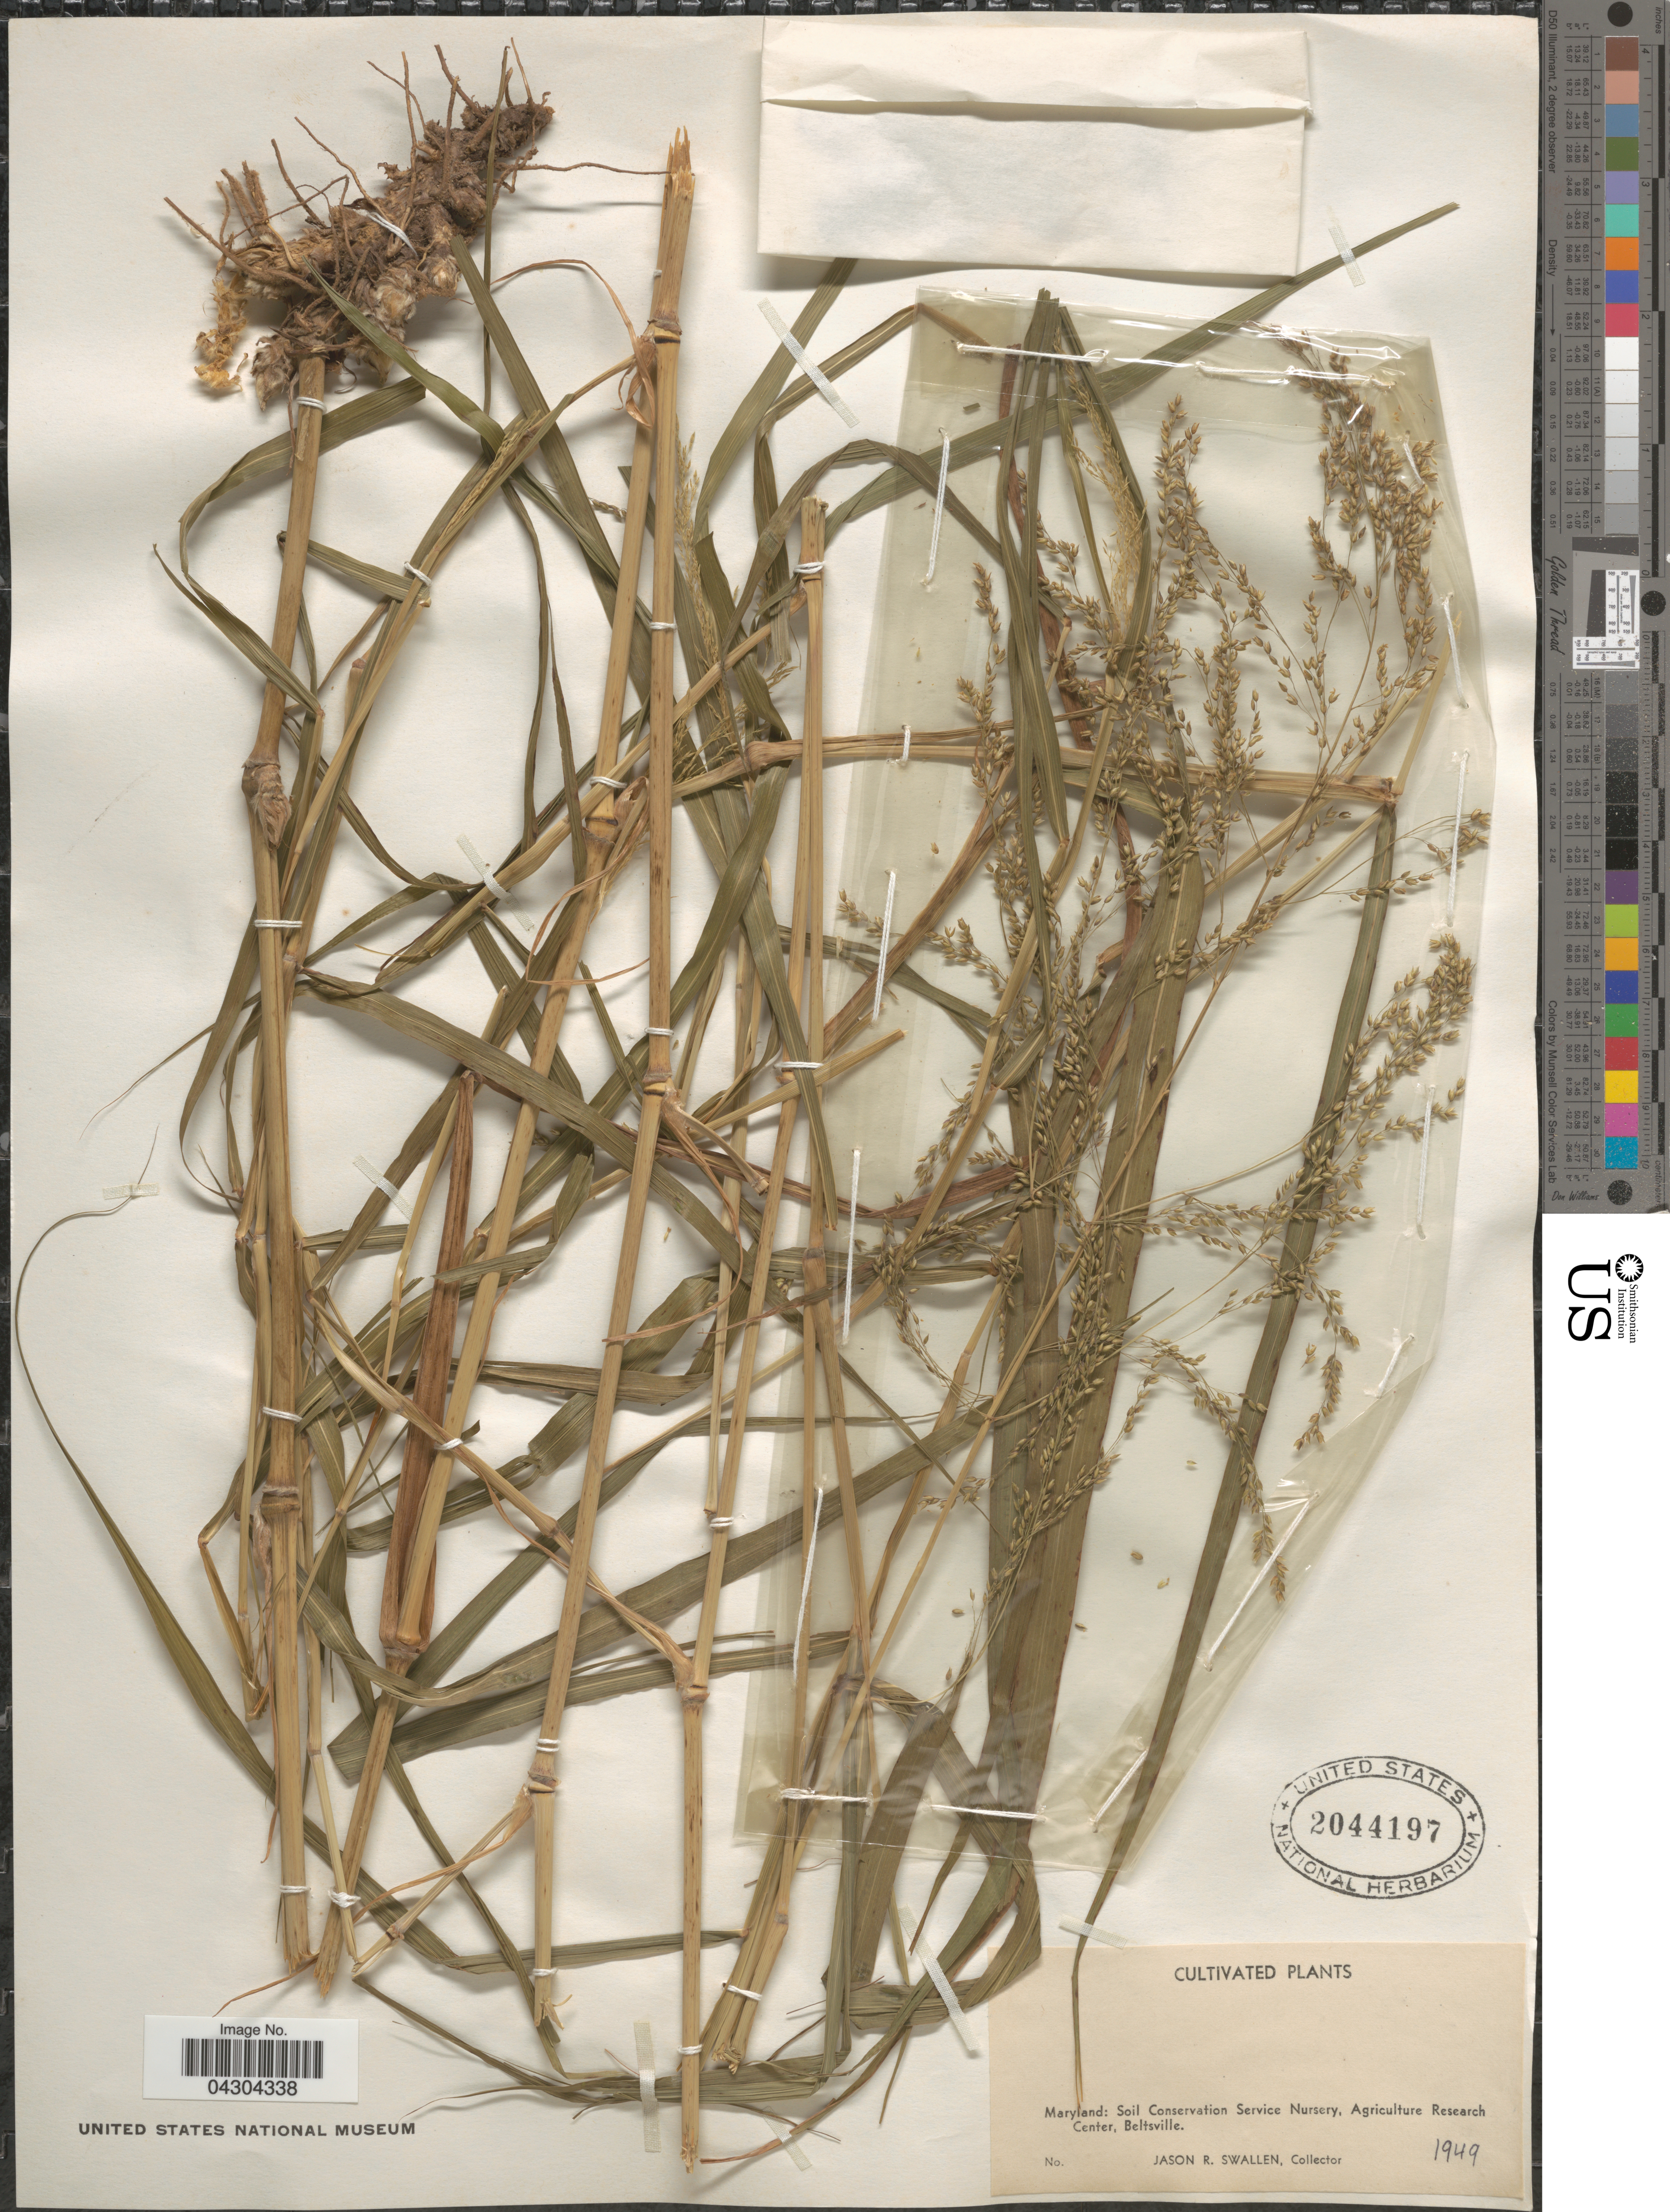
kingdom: Plantae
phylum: Tracheophyta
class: Liliopsida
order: Poales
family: Poaceae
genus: Panicum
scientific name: Panicum sp.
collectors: J. R. Swallen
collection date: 1949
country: United States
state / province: Maryland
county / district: Prince George's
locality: Soil Conservation Service Nursery, Agriculture Research Center, Beltsville.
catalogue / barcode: US 2044197